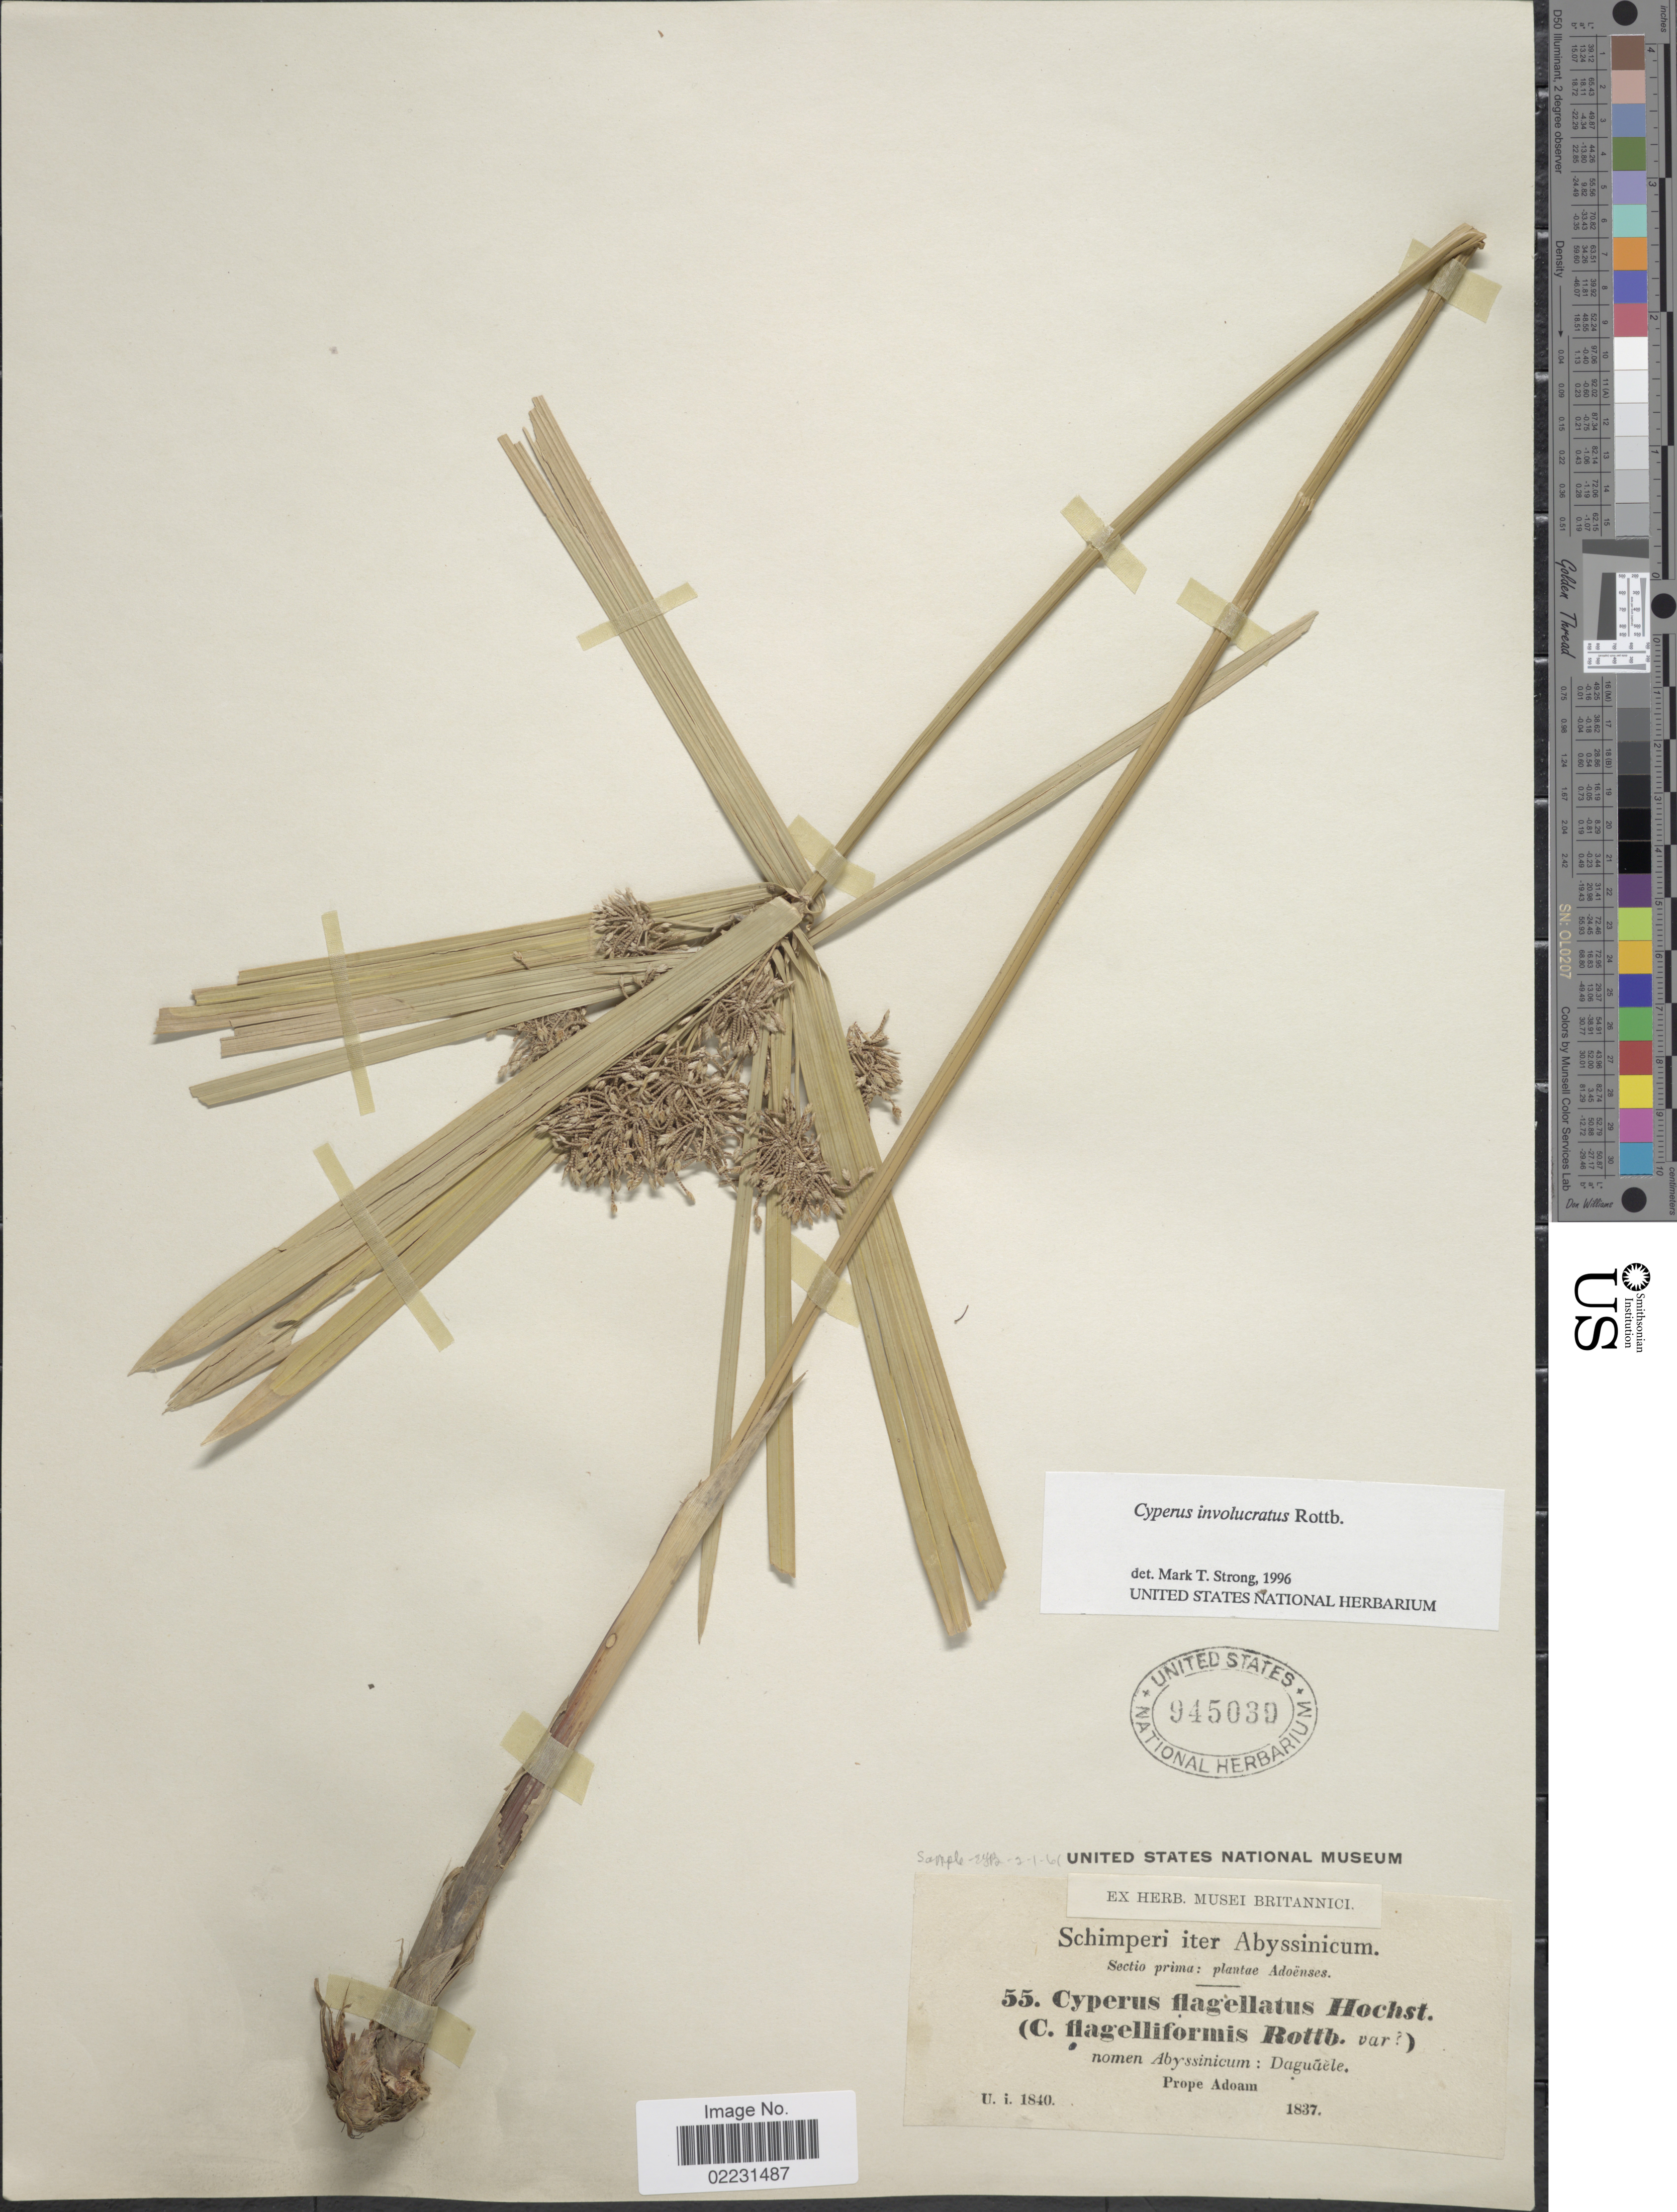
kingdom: Plantae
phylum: Tracheophyta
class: Liliopsida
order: Poales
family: Cyperaceae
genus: Cyperus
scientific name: Cyperus involucratus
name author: Rottb.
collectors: -. Schimper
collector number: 55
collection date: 1837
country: Eritrea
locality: Abyssinicum, Prope Adoam. Adoenses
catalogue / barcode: US 945030